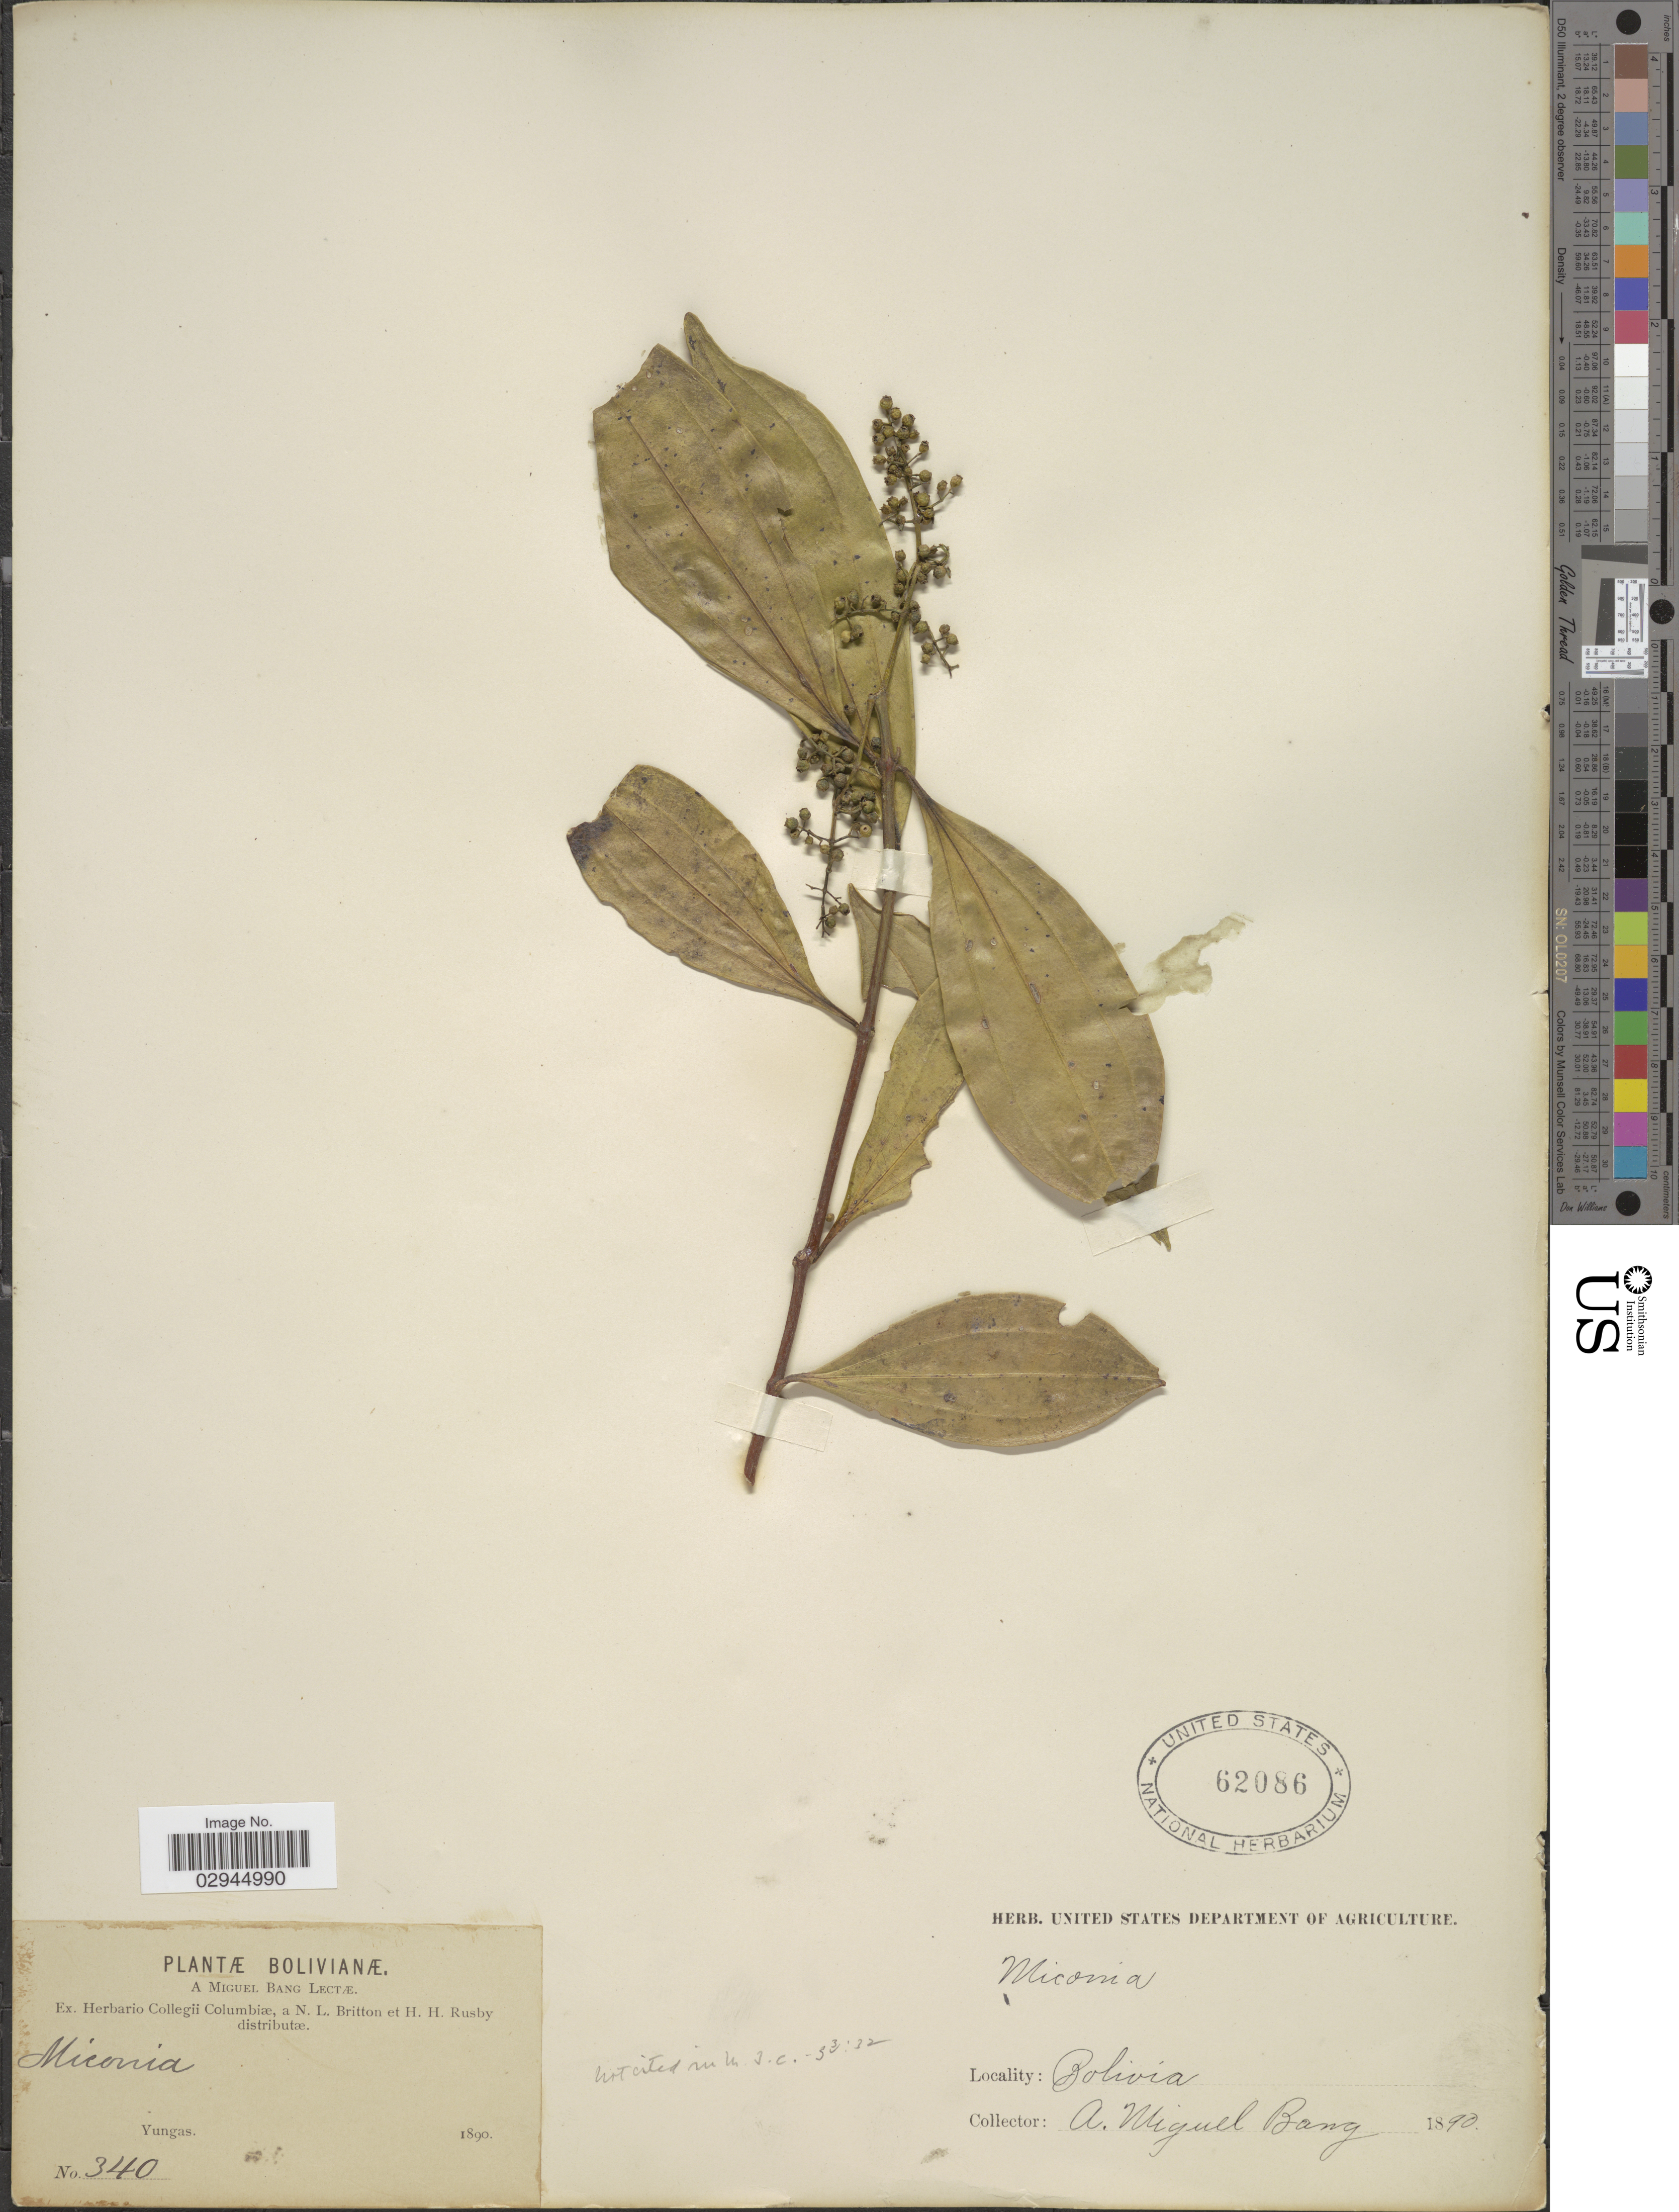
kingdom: Plantae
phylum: Tracheophyta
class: Magnoliopsida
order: Myrtales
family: Melastomataceae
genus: Miconia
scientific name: Miconia sp.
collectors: M. Bang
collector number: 340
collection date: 1890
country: Bolivia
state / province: La Paz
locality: Yungas.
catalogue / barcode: US 62086